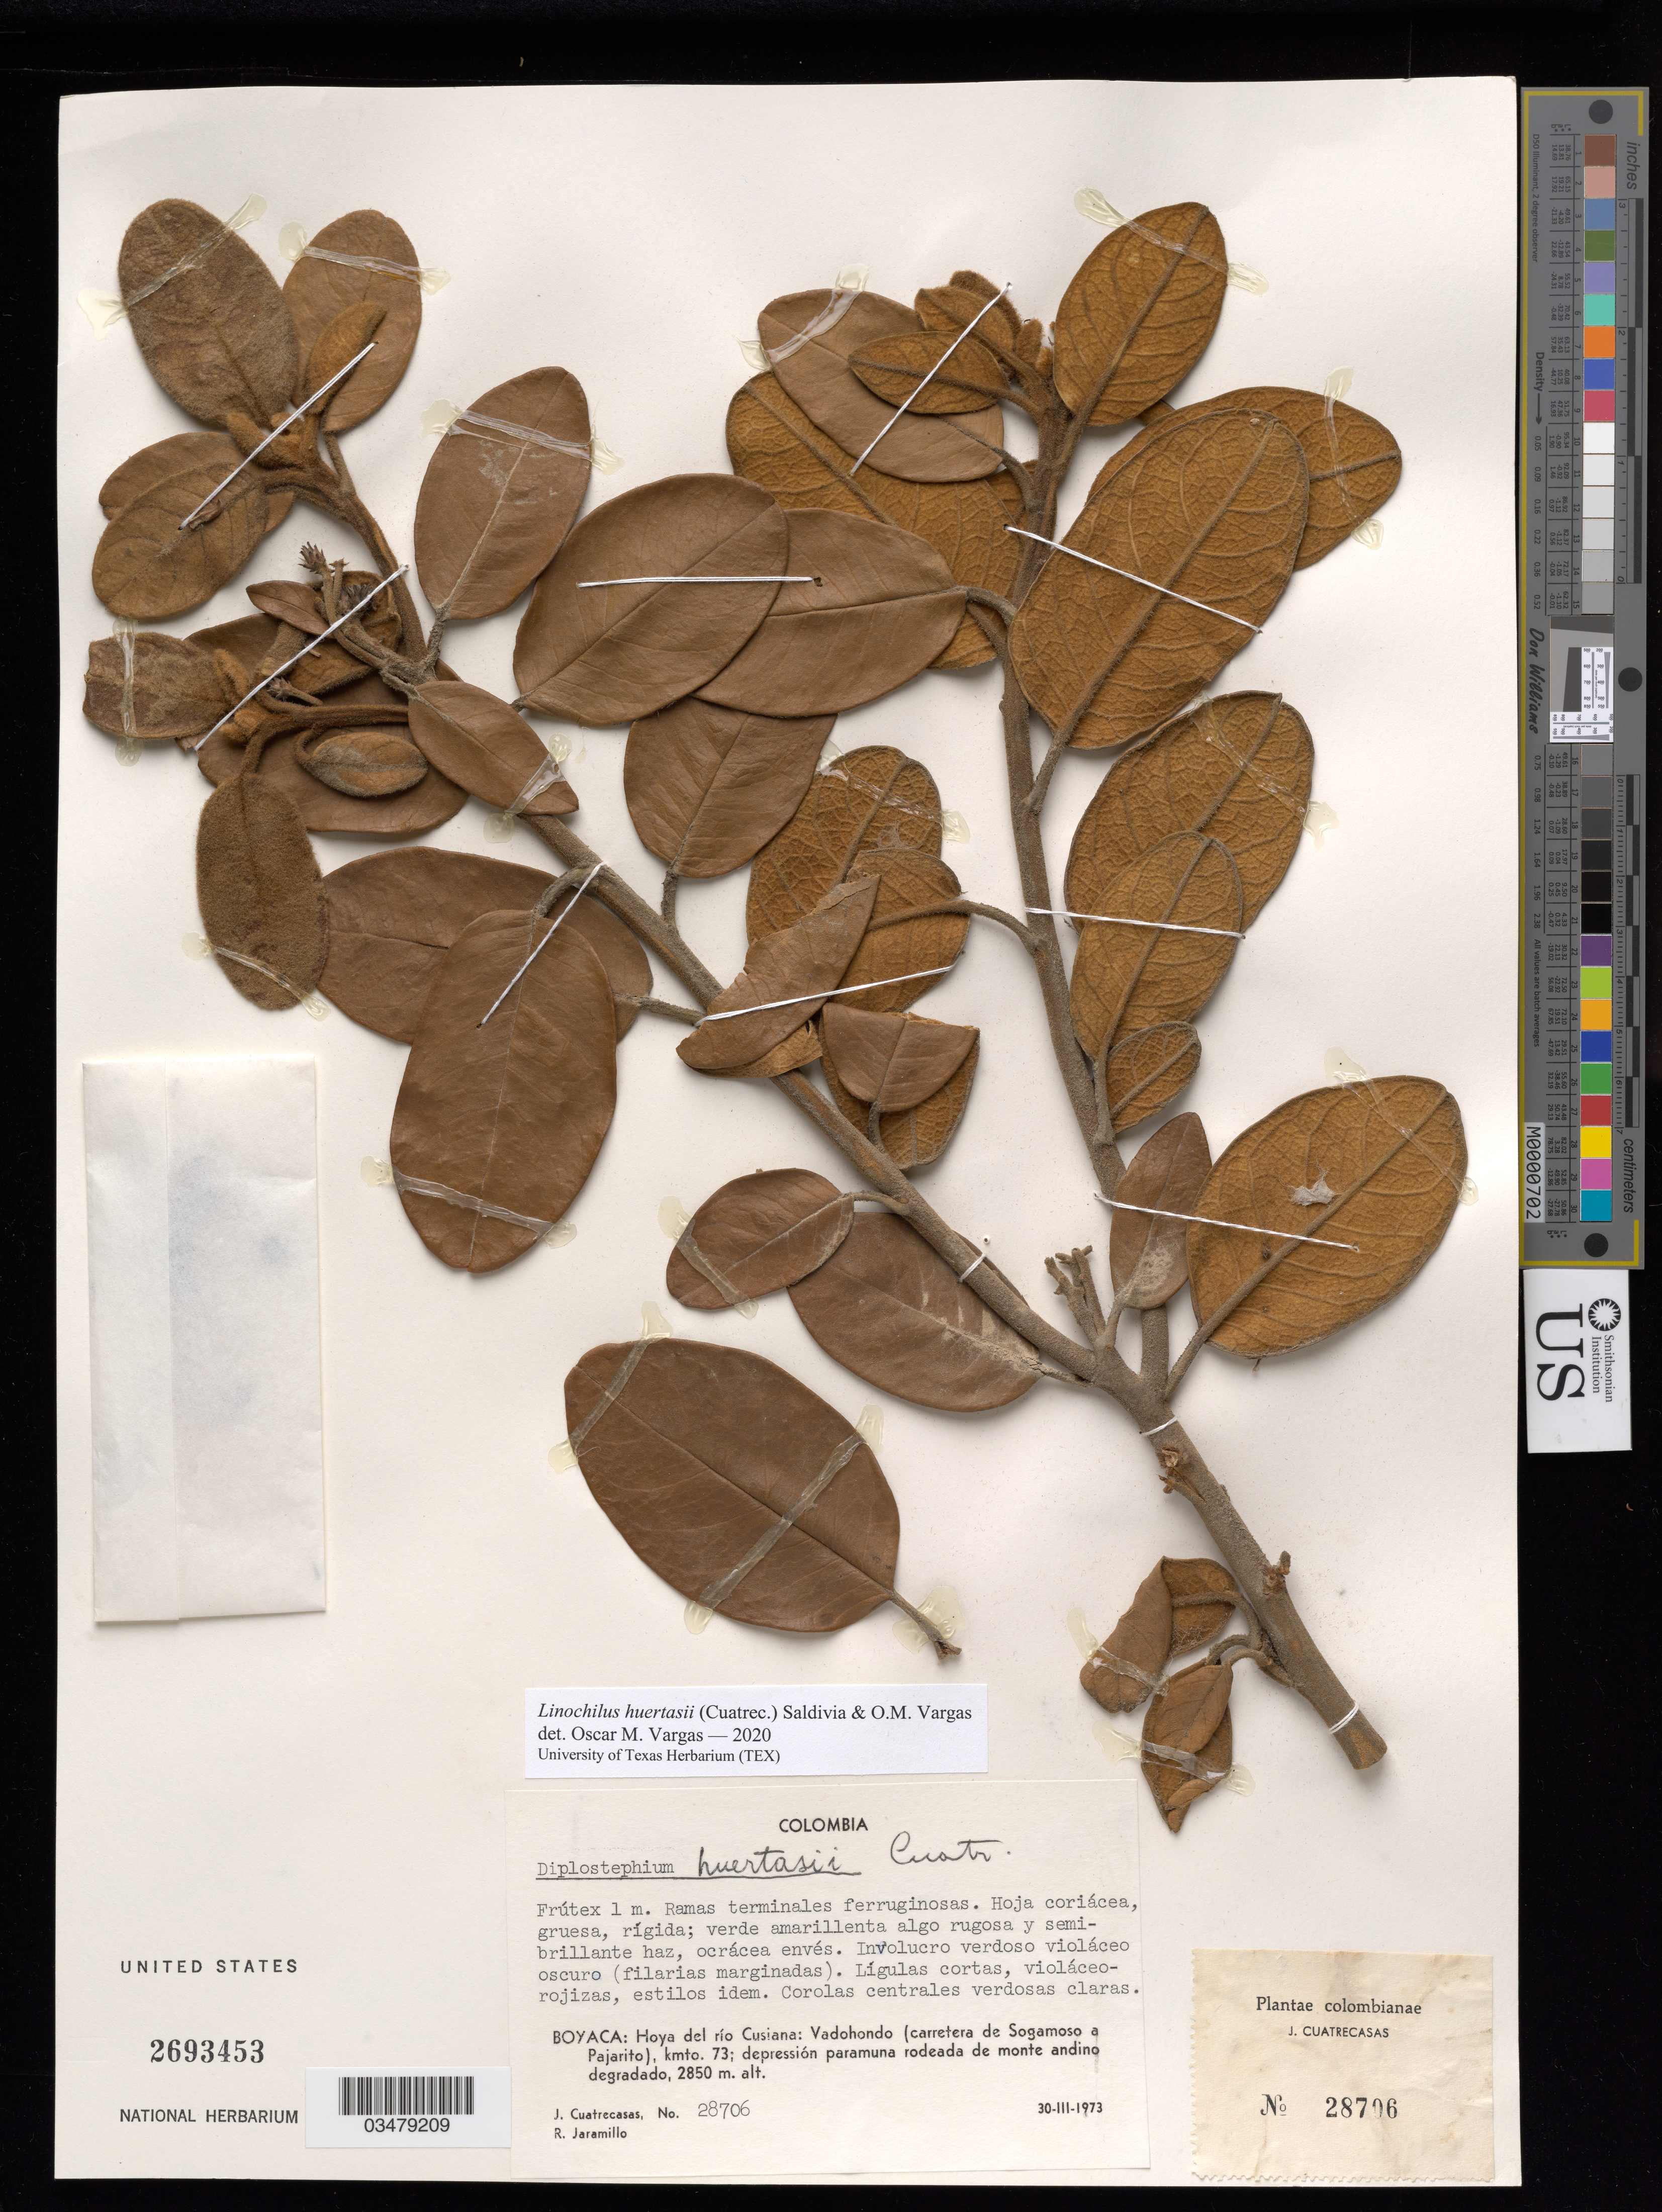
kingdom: Plantae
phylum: Tracheophyta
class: Magnoliopsida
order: Asterales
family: Asteraceae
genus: Linochilus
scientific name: Linochilus huertasii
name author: (Cuatrec.) Saldivia & O.M. Vargas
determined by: Vargas, Oscar M.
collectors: J. Cuatrecasas & R. Jaramillo M.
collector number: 28706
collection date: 1973-03-30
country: Colombia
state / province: Boyacá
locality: Hoya del Río Cusiana: Vadohondo (carretera de Sogamoso a Pajarito), km 73.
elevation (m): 2850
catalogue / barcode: US 2693453